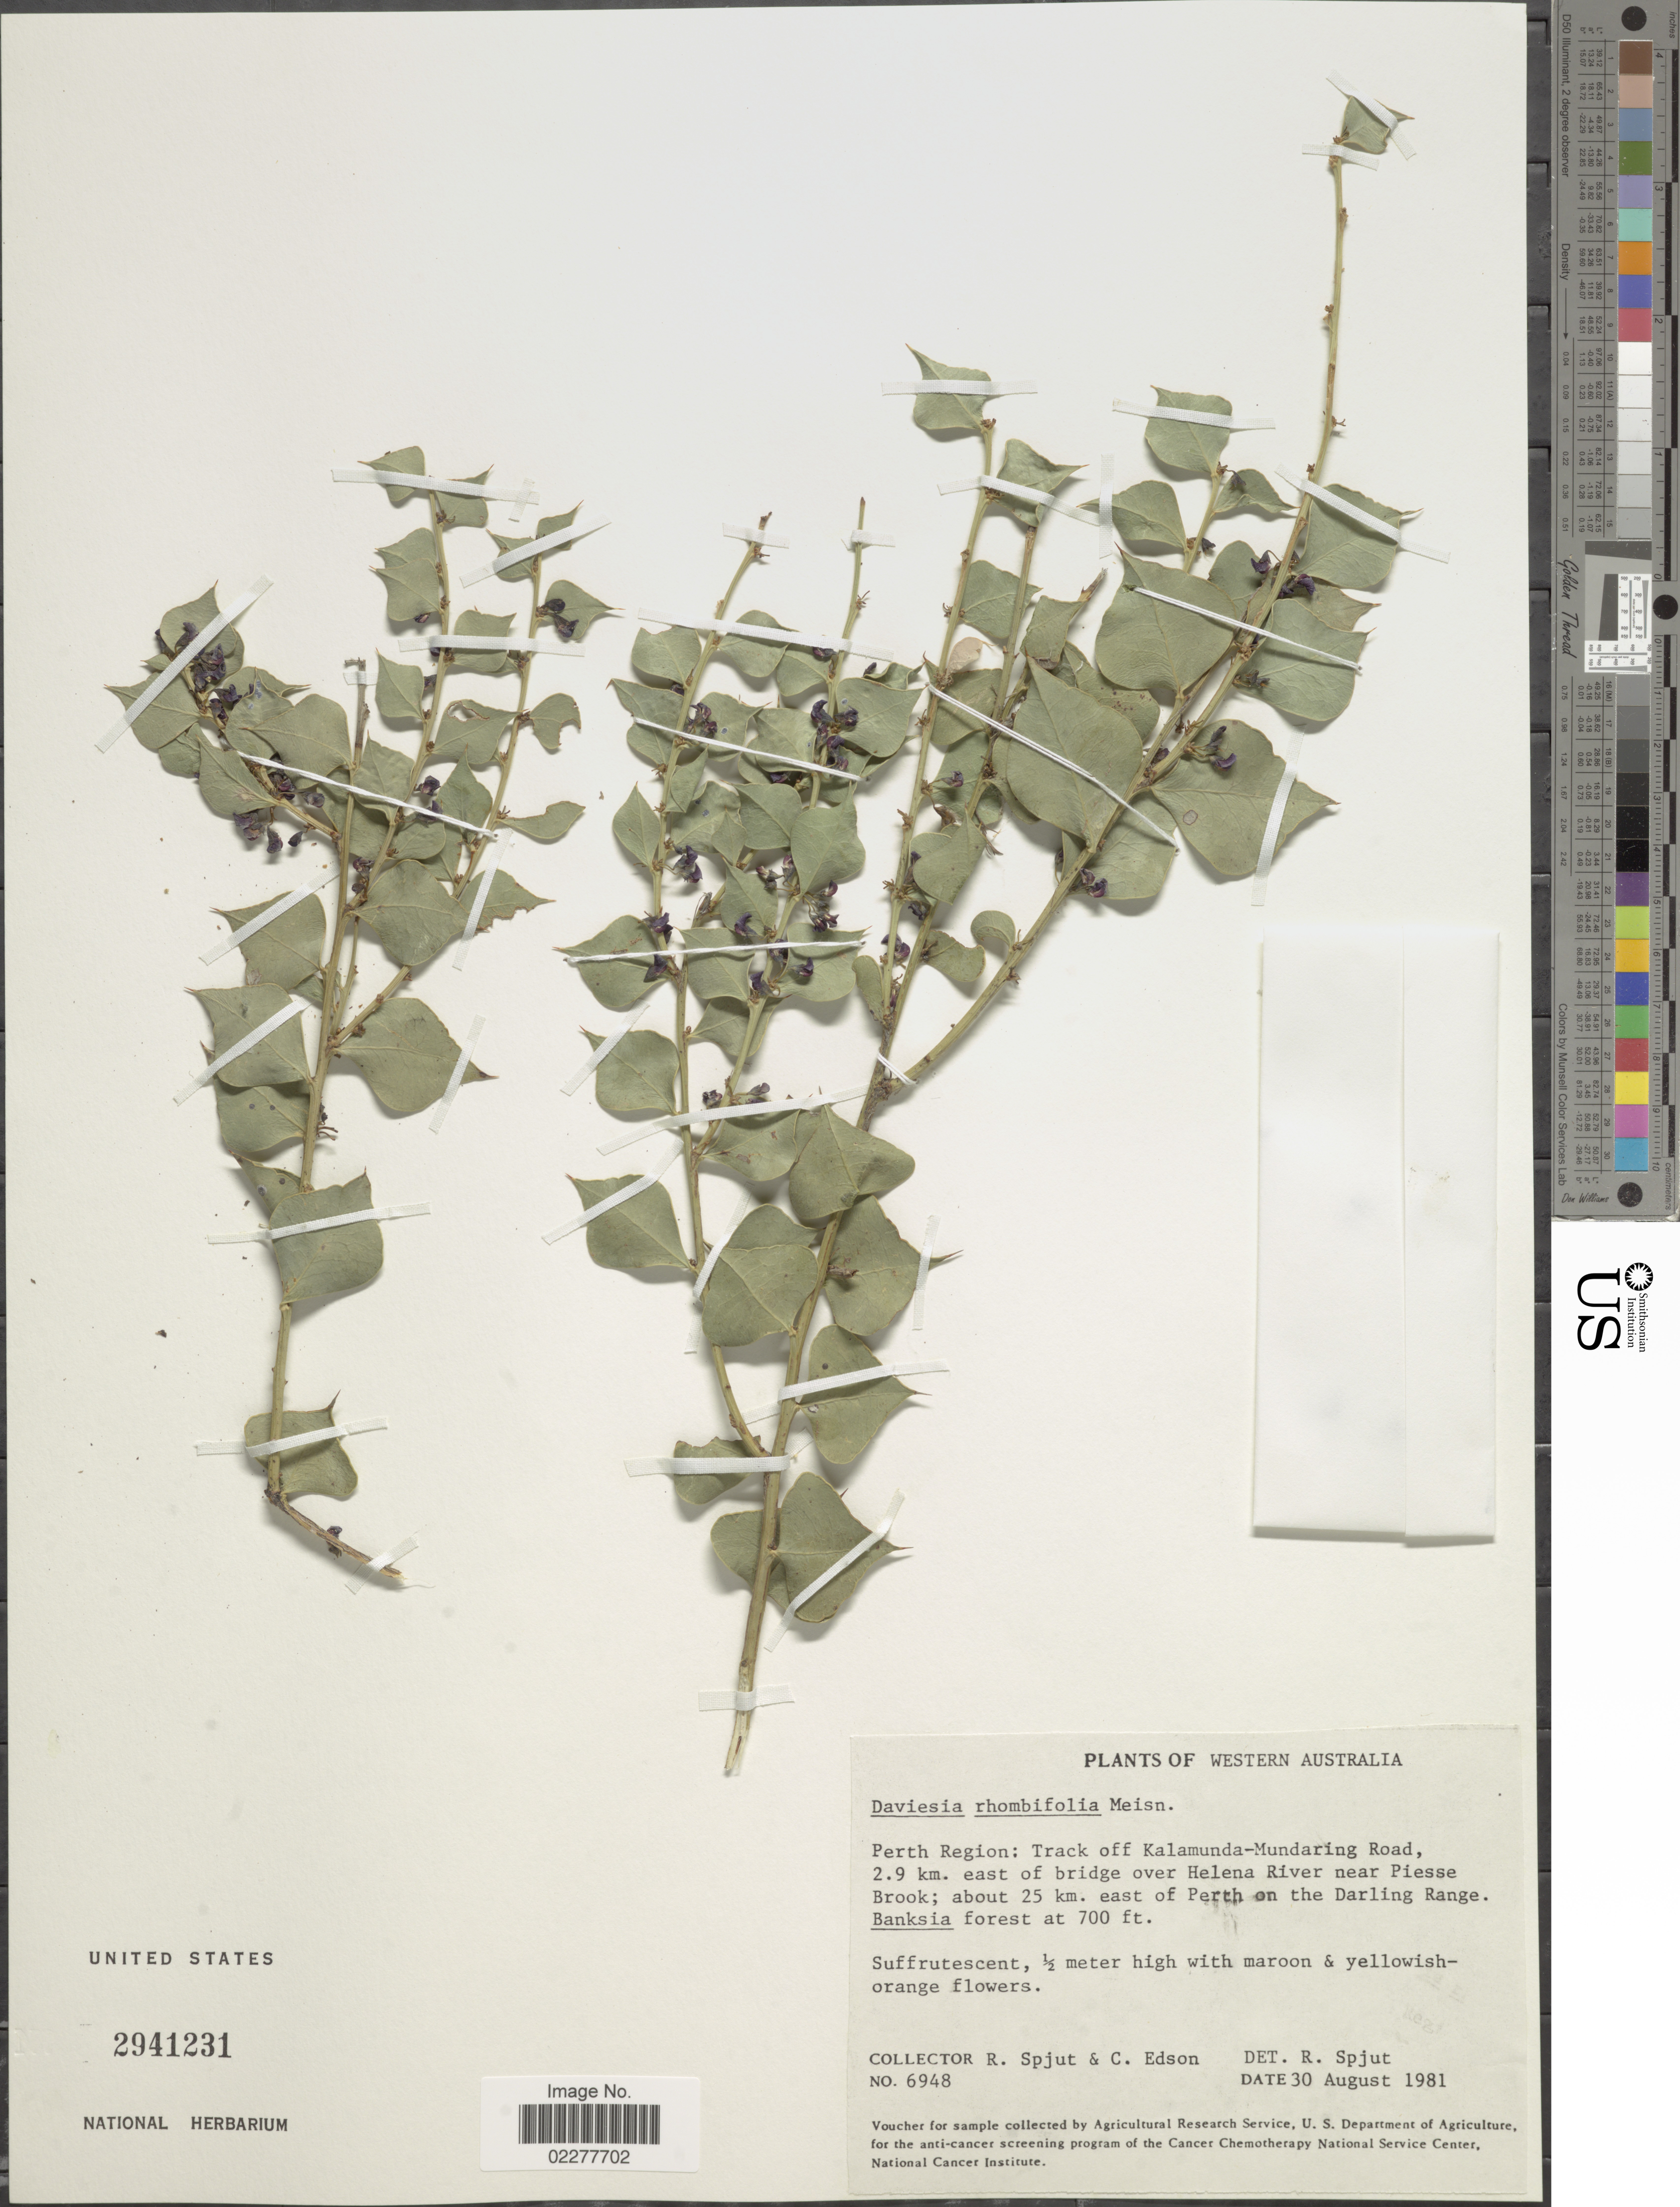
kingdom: Plantae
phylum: Tracheophyta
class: Magnoliopsida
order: Fabales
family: Fabaceae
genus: Daviesia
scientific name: Daviesia rhombifolia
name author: Meisn.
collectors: R. Spjut & C. Edson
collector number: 6948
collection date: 1981-08-30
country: Australia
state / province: Western Australia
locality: Perth Region: Track off Kalamunda-Mundaring Road, 2.9 km. east of bridge over Helena River near Piesse Brook; about 25 km. east of Perth on the Darling Range.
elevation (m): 213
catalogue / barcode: US 2941231